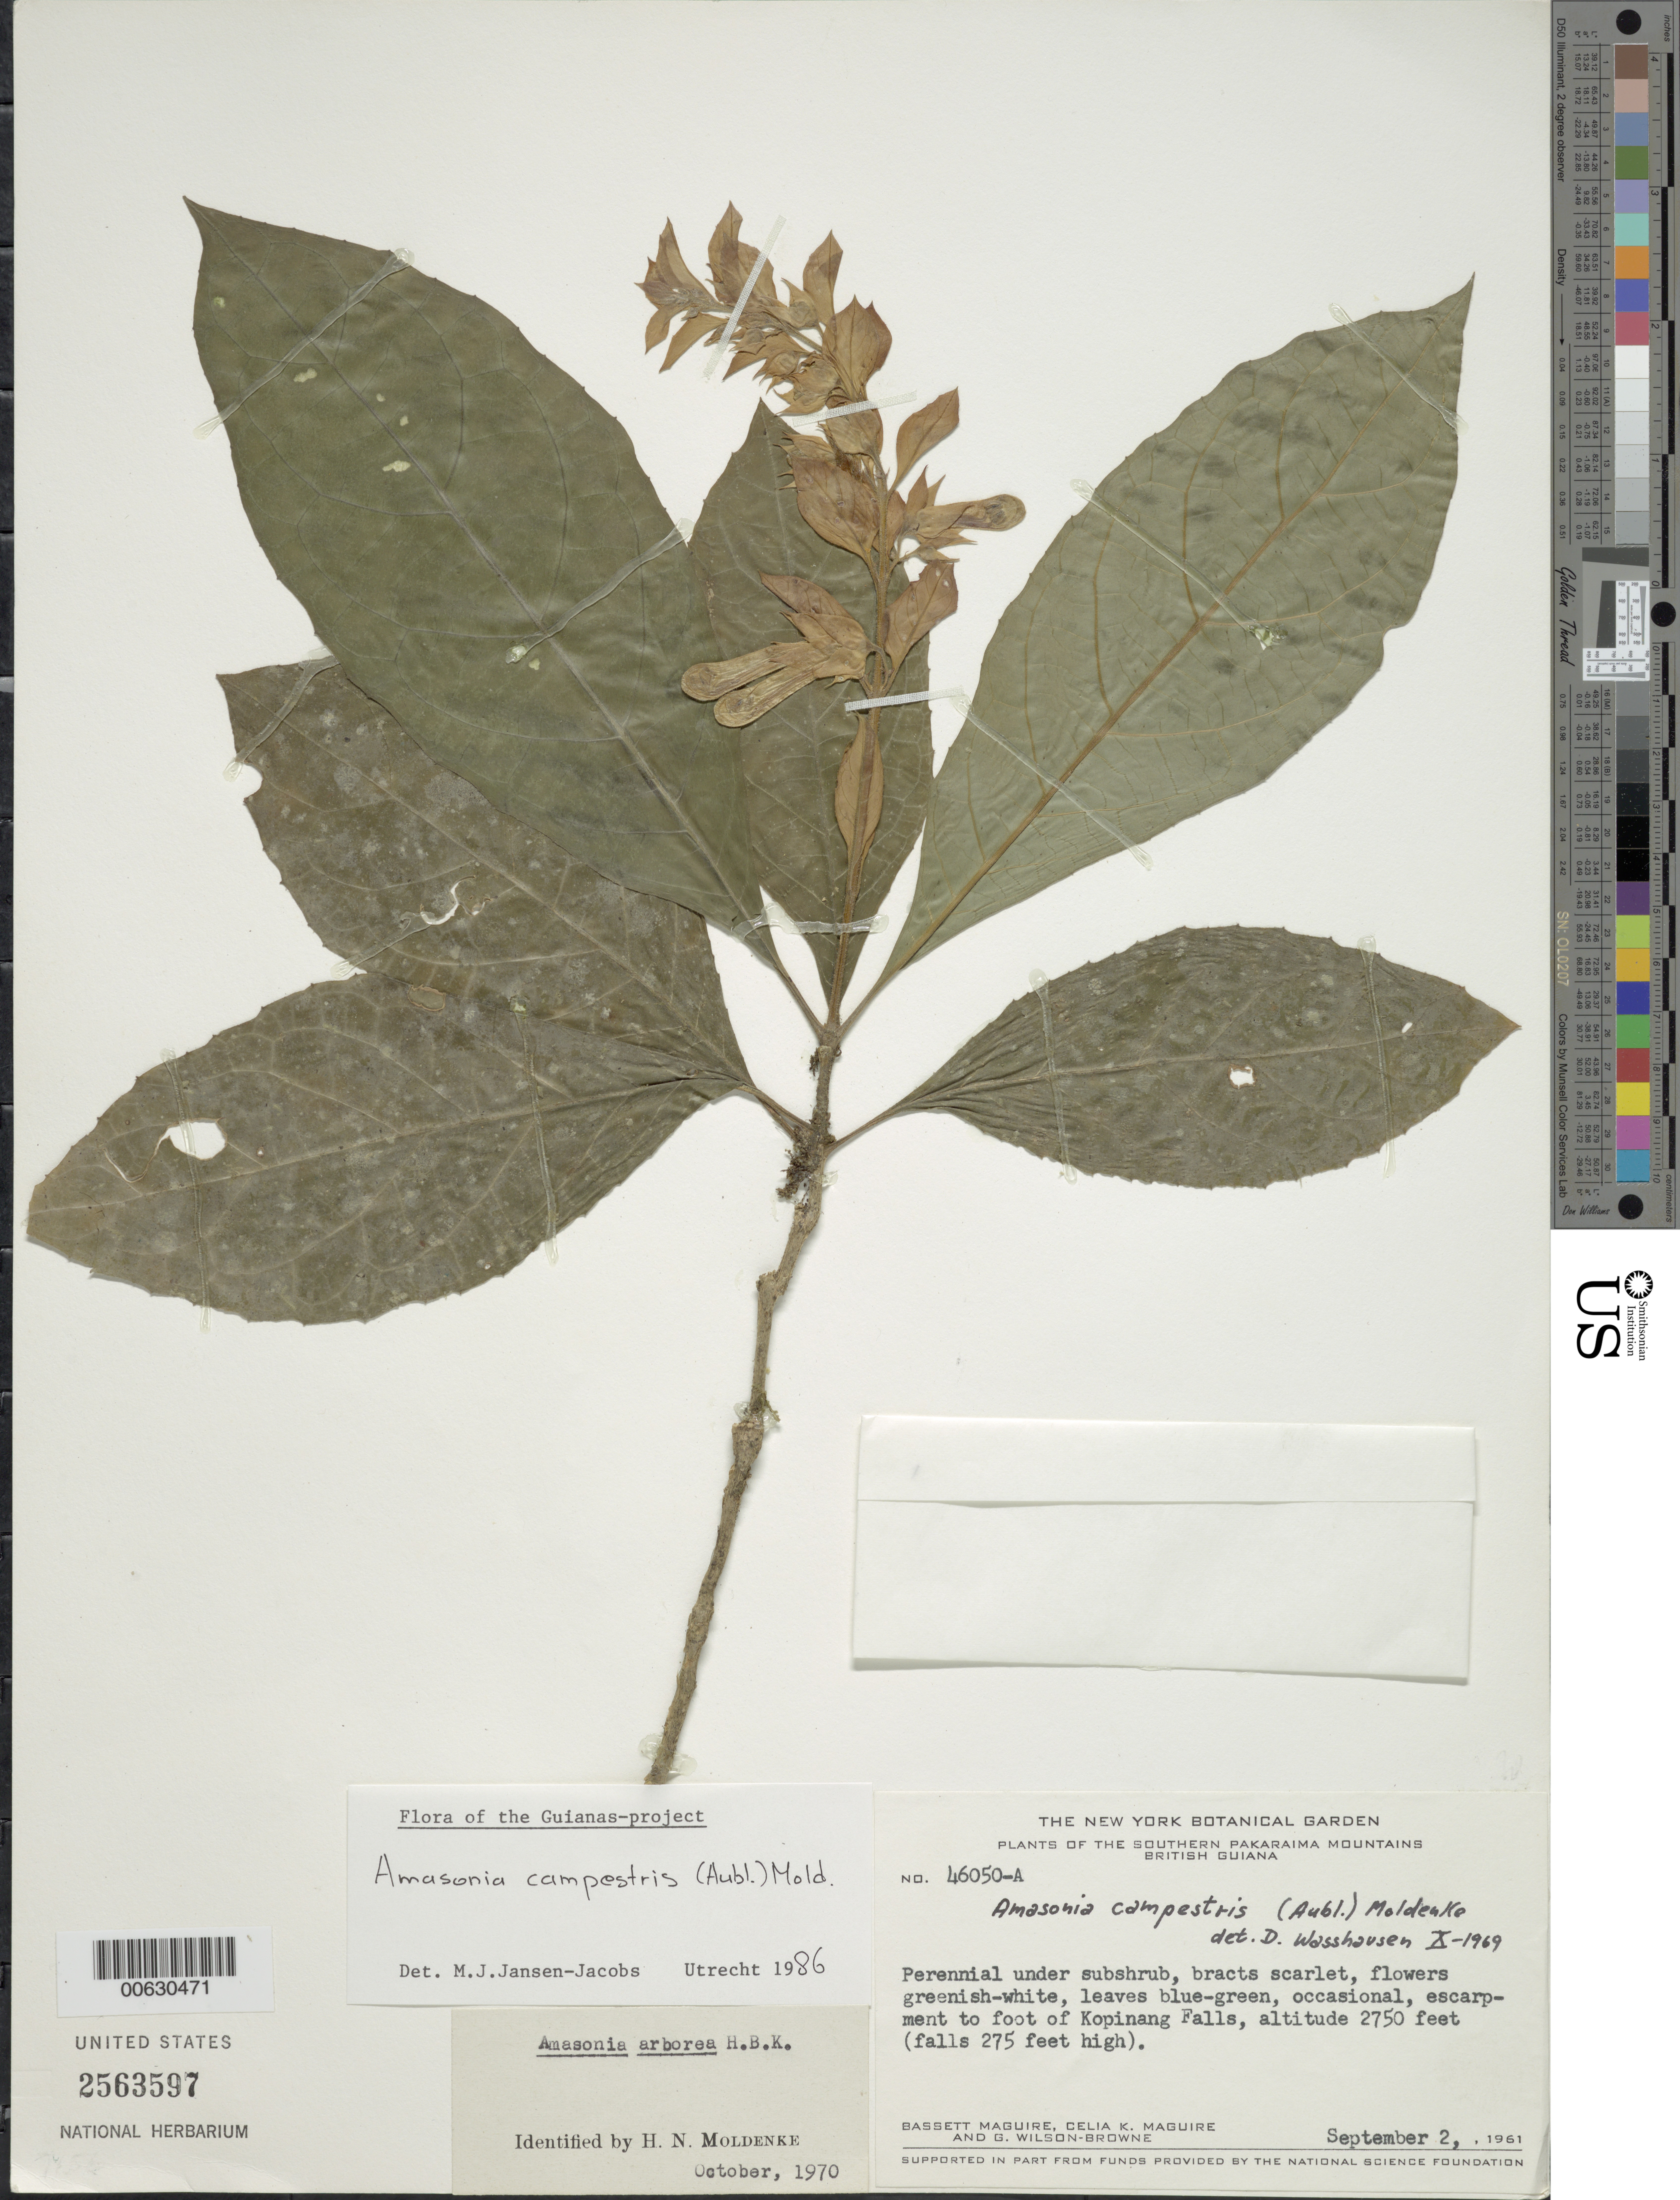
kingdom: Plantae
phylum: Tracheophyta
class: Magnoliopsida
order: Lamiales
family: Lamiaceae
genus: Amasonia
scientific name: Amasonia campestris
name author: (Aubl.) Moldenke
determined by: Jansen-Jacobs, M. J., (U), Nationaal Herbarium Nederland, Utrecht University branch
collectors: B. Maguire, C. K. Maguire & G. Wilson-Browne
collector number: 46050 A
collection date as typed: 2-Sep-61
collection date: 1961-09-02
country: Guyana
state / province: Potaro-Siparuni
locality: Kopinang Falls, S Pakaraima Mts., escarpment to foot of falls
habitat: Under subshrub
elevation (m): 838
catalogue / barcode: US 2563597